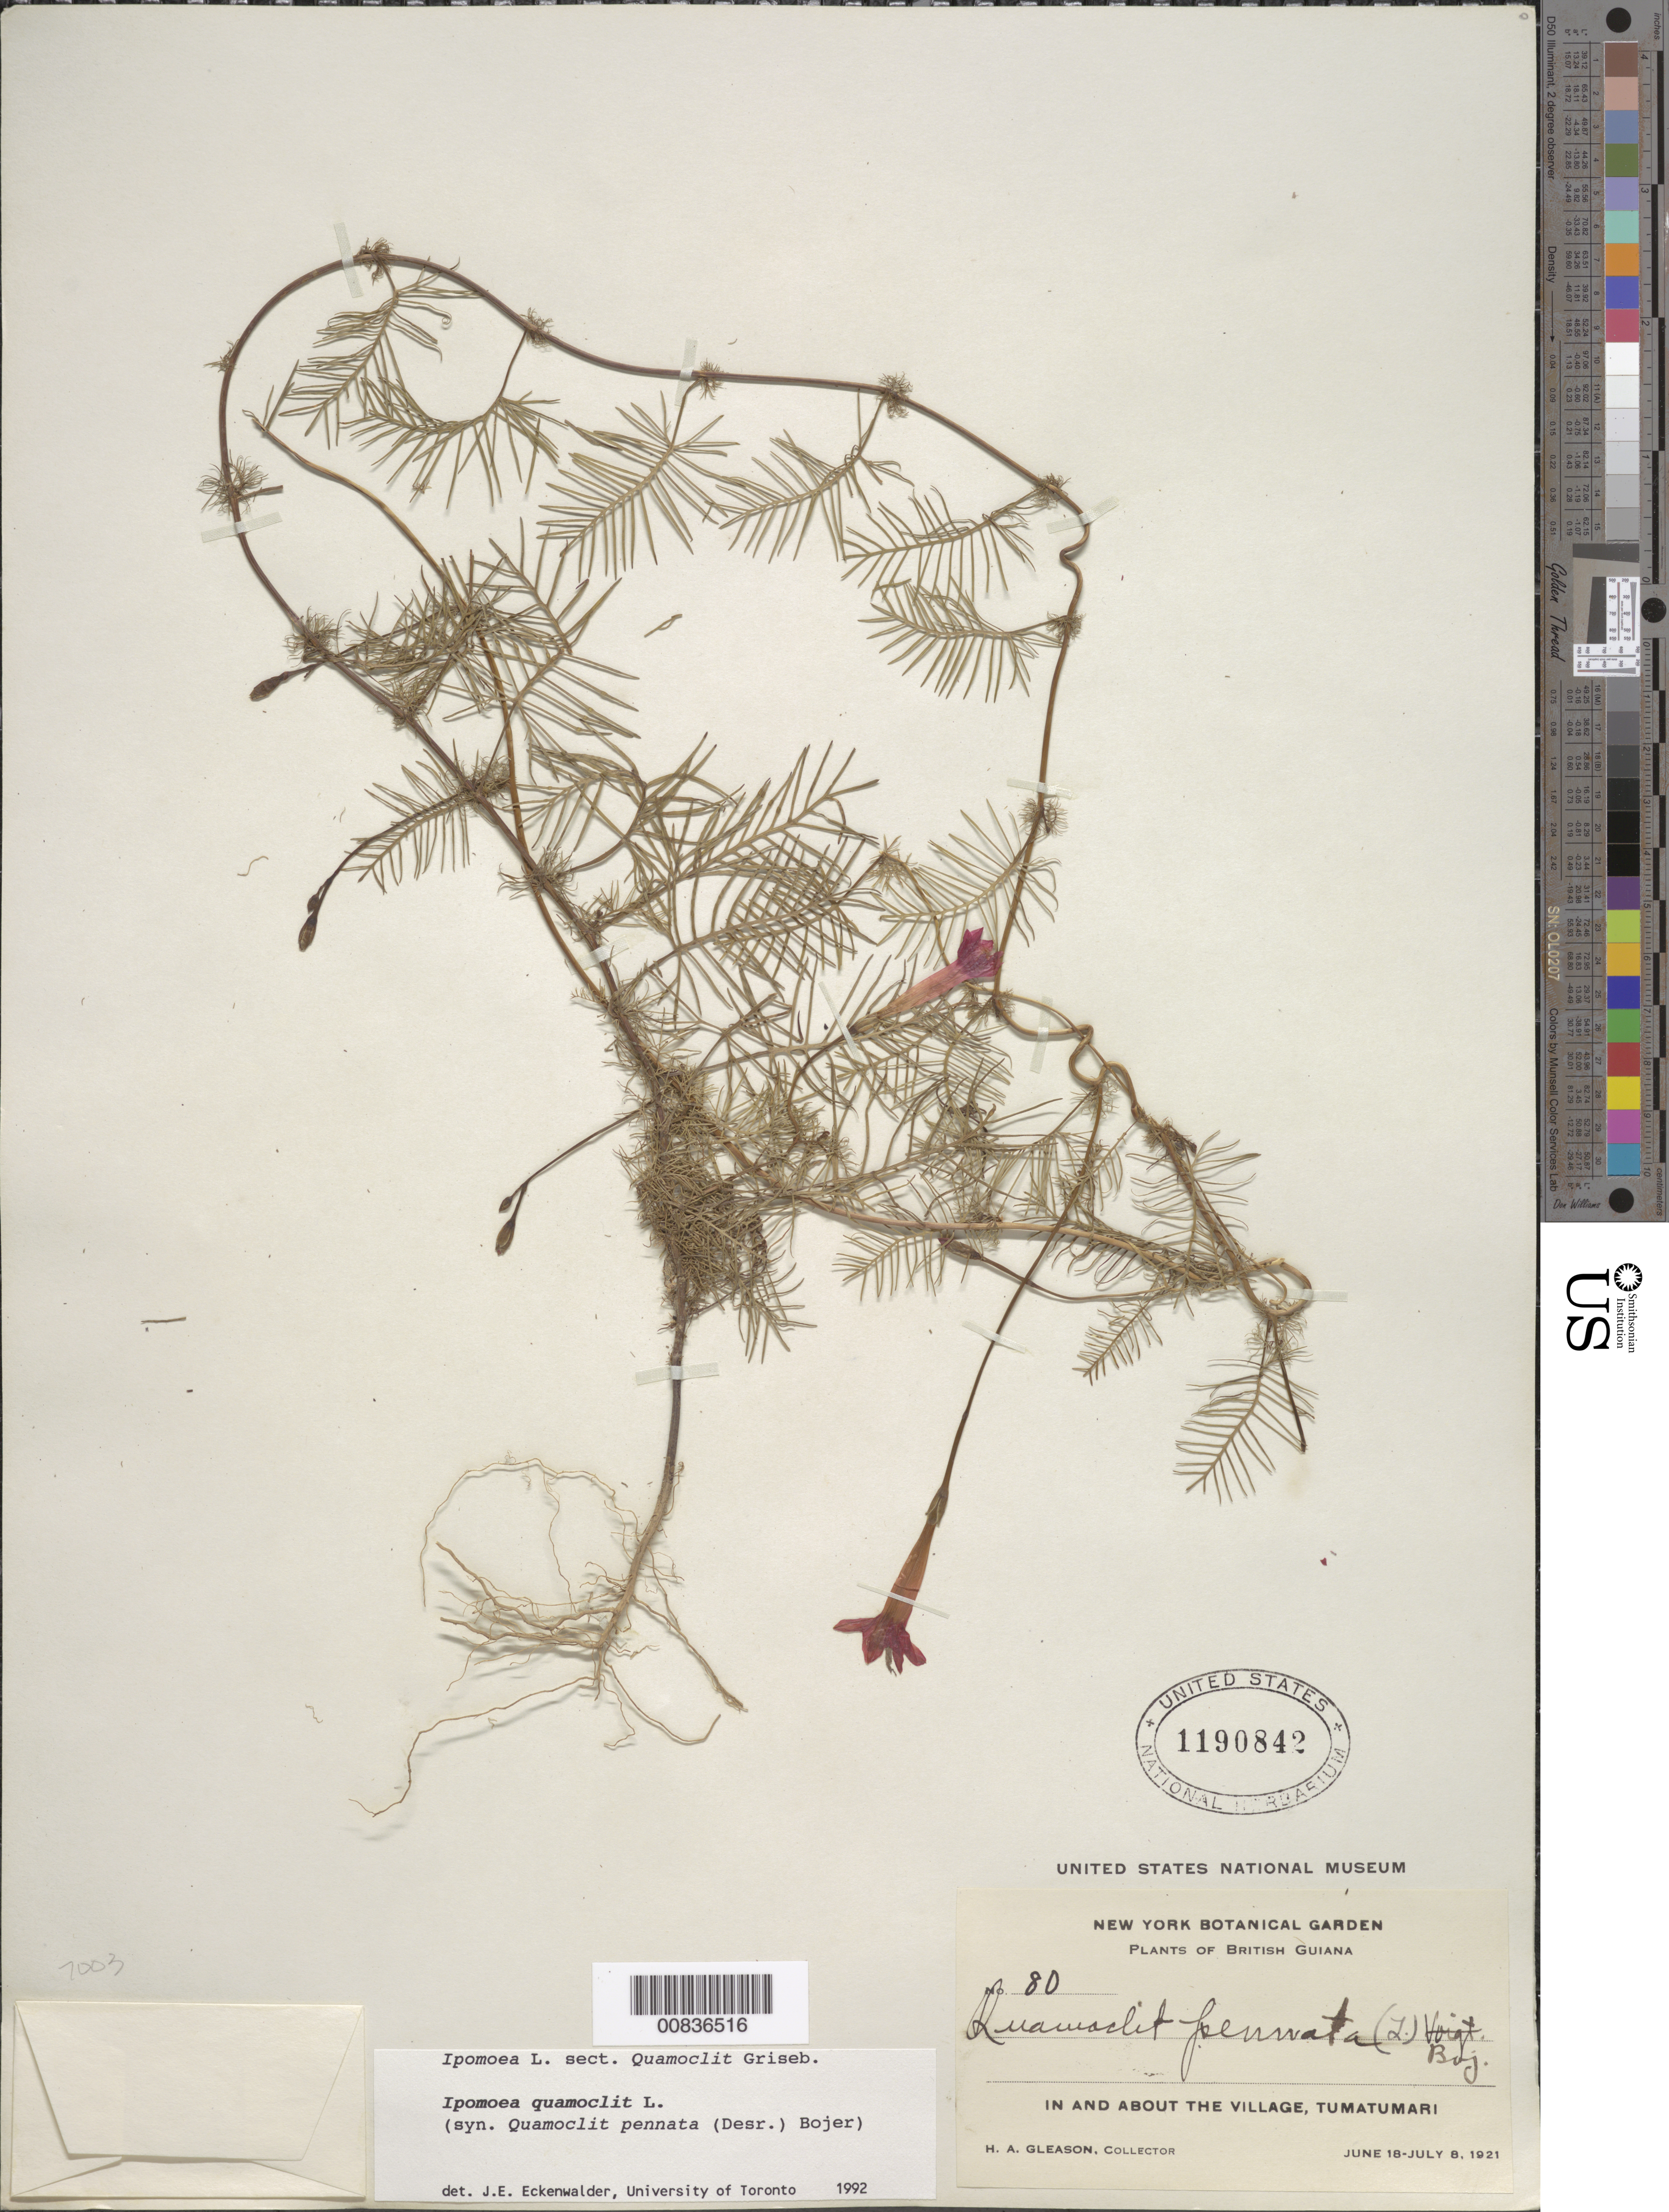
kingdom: Plantae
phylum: Tracheophyta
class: Magnoliopsida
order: Solanales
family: Convolvulaceae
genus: Ipomoea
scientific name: Ipomoea quamoclit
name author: L.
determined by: Eckenwalder, James E.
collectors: H. A. Gleason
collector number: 80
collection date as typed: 18-Jun-21 to 8-Jul-21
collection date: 1921-06-18/1921-07-08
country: Guyana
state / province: Potaro-Siparuni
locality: Tumatumari Village, Potaro R.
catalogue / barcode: US 1190842